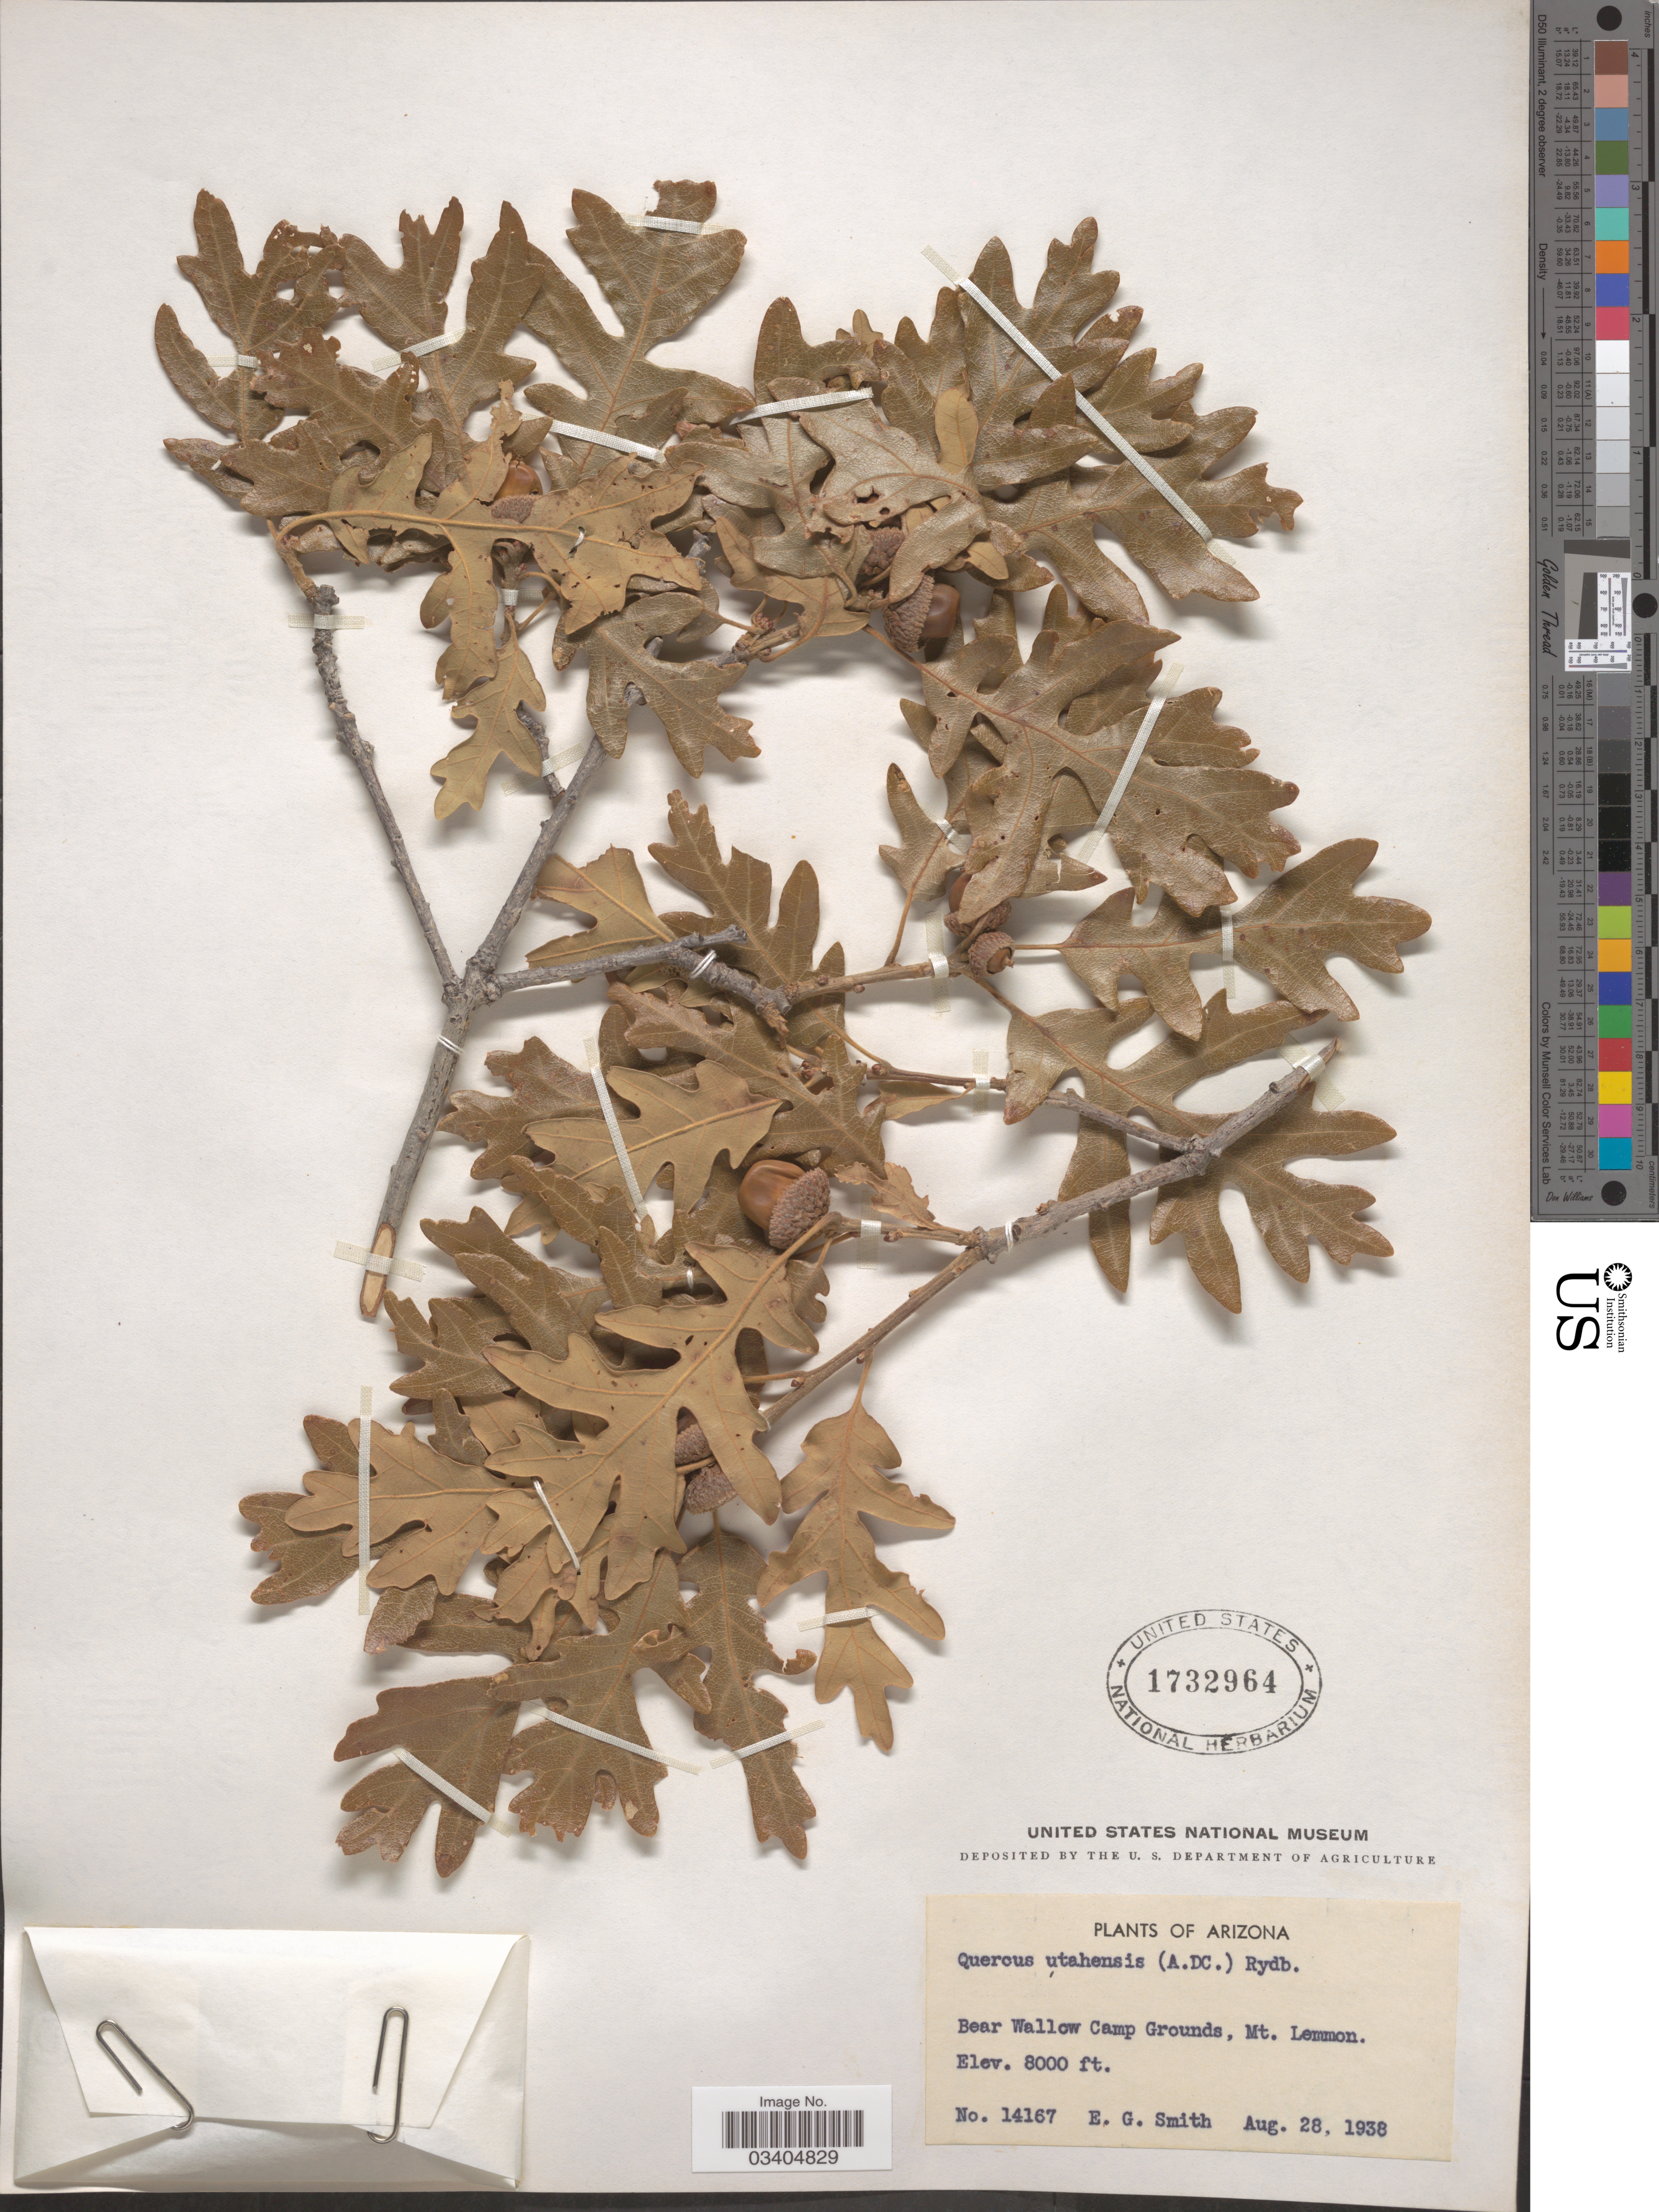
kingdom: Plantae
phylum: Tracheophyta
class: Magnoliopsida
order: Fagales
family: Fagaceae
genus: Quercus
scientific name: Quercus gambelii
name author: Nutt.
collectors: E. G. Smith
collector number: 14167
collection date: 1938-08-28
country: United States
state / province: Arizona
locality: Bear Wallow Camp Grounds, Mt. Lemmon.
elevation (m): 2438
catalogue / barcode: US 1732964